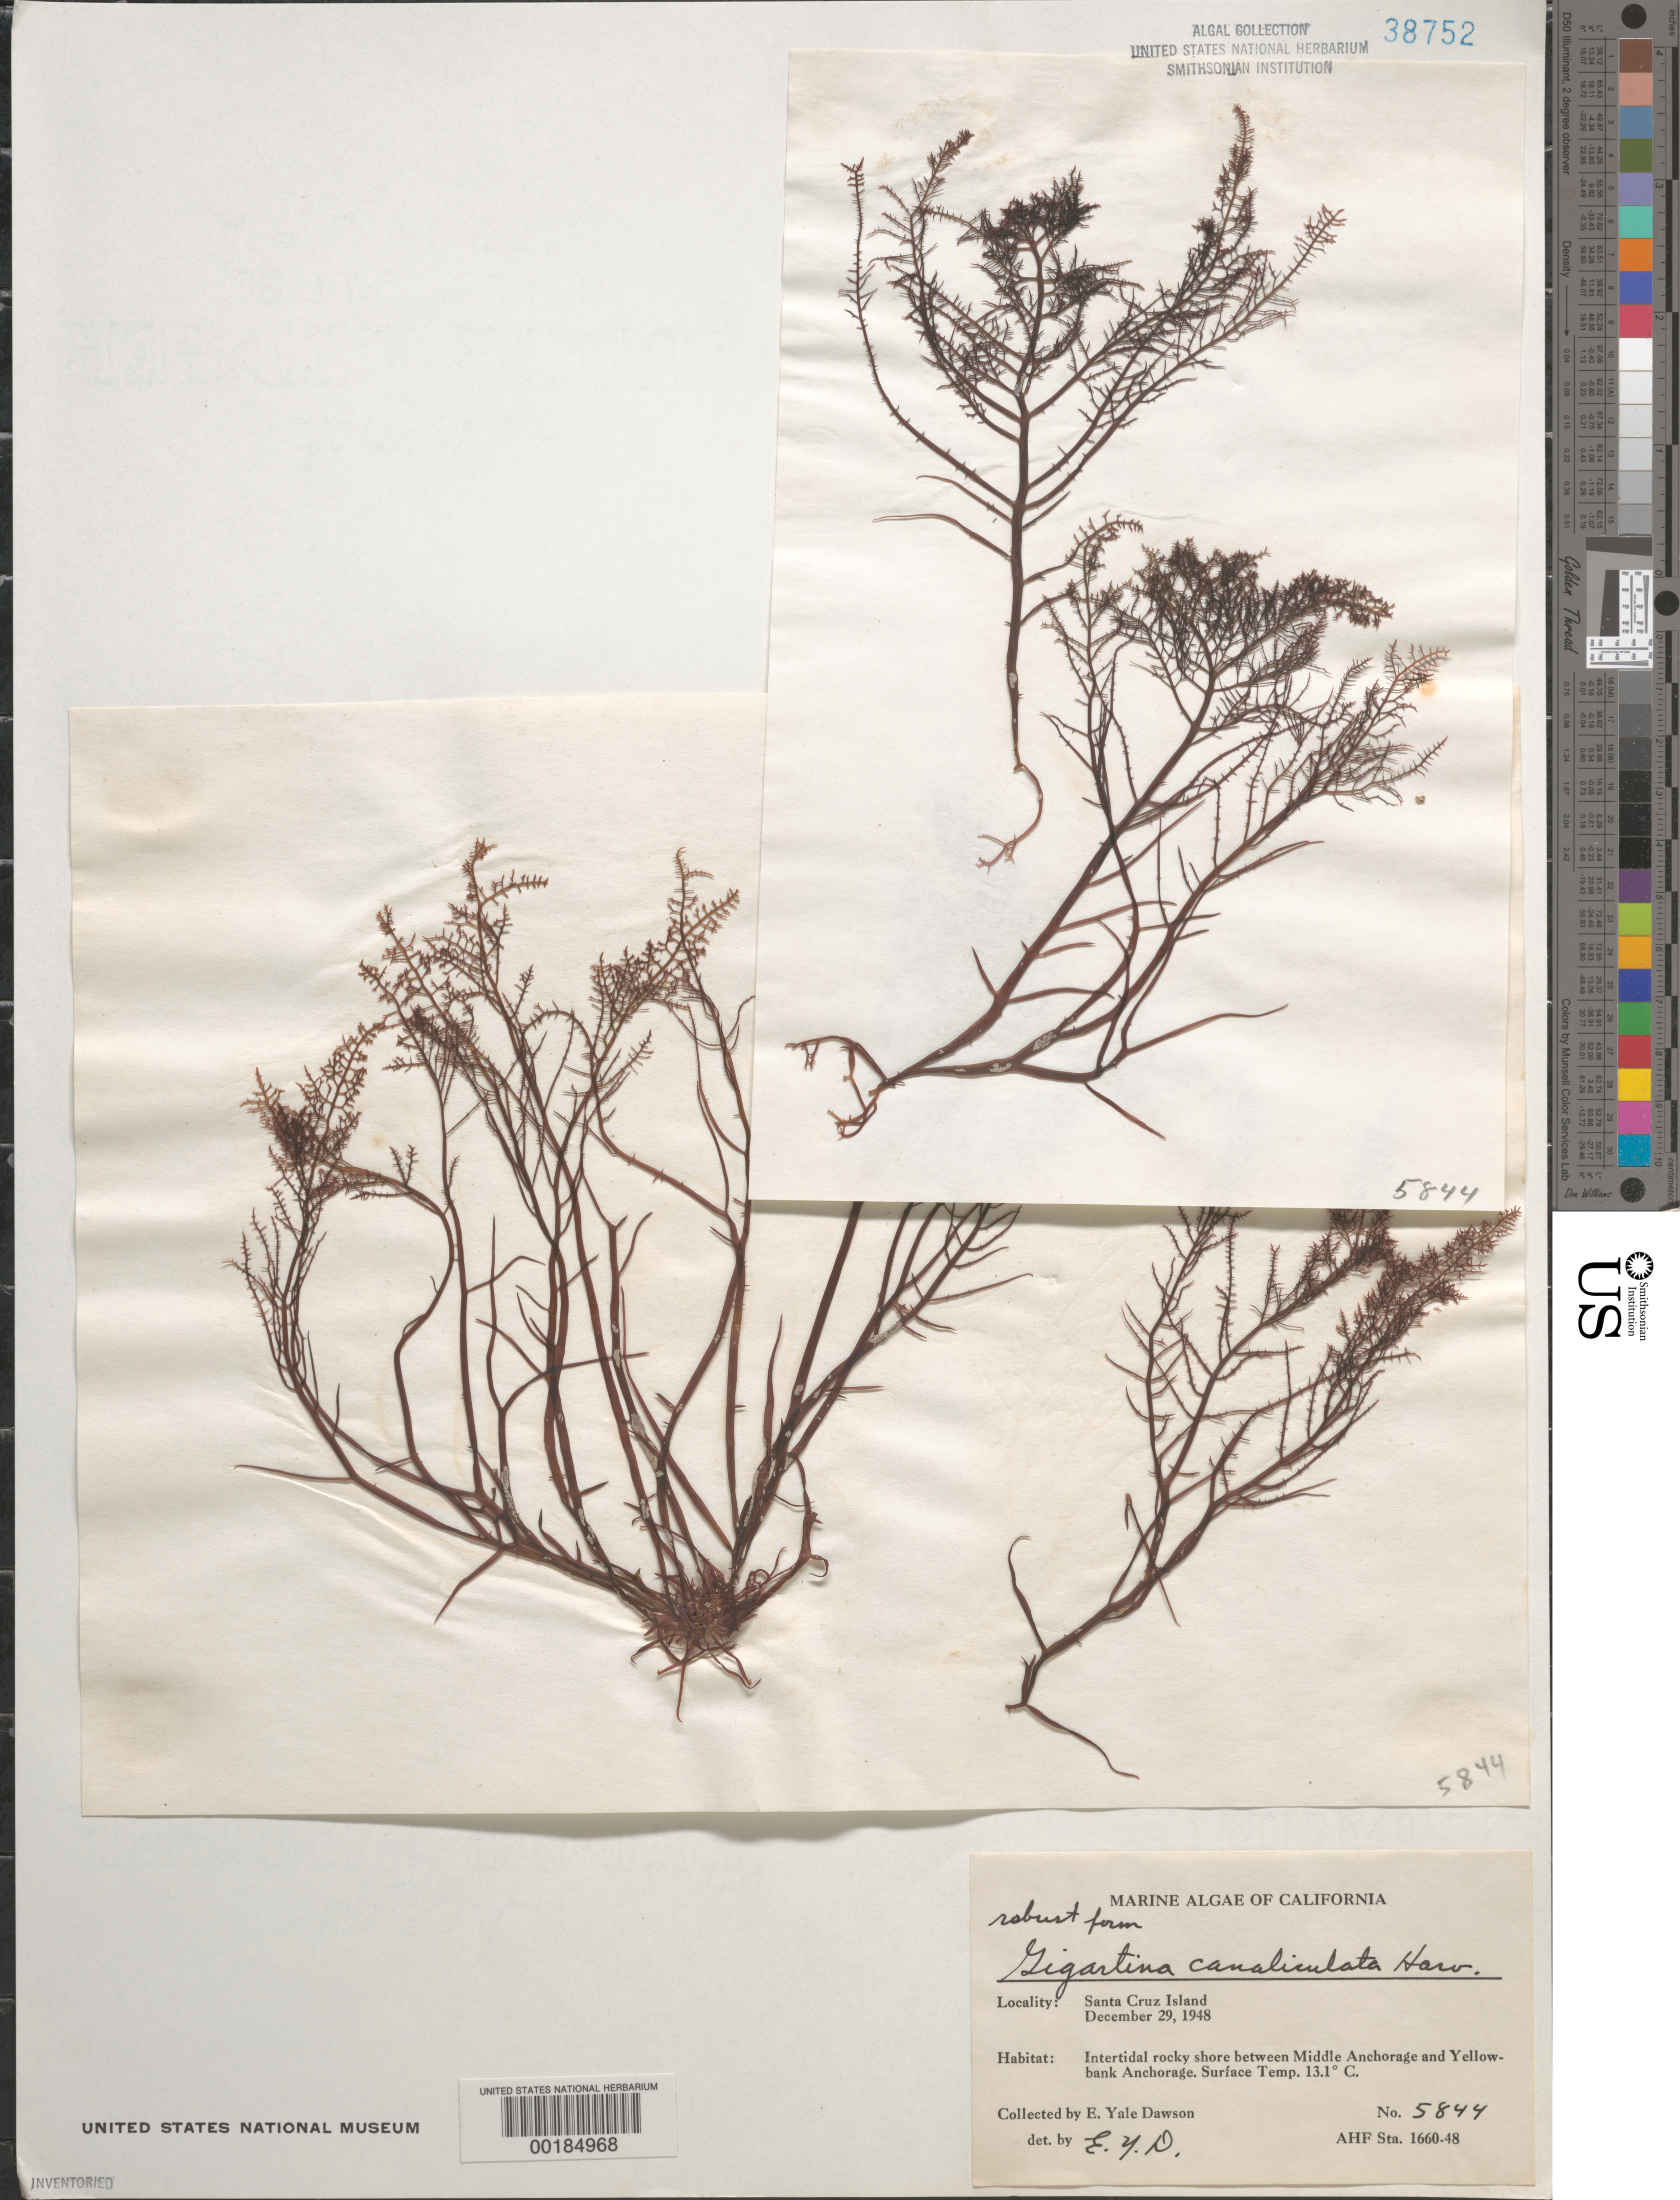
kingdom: Plantae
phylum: Rhodophyta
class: Florideophyceae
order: Gigartinales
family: Gigartinaceae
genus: Chondracanthus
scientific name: Chondracanthus canaliculatus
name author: (Harv.) Guiry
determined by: Algae name updating Project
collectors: E. Y. Dawson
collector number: EYD 5844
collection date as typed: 29 Dec 1948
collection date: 1948-12-29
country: United States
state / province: California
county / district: Santa Barbara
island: Santa Cruz Island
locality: Between Middle Anchorage and Yellowbank Anchorage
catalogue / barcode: US 38752